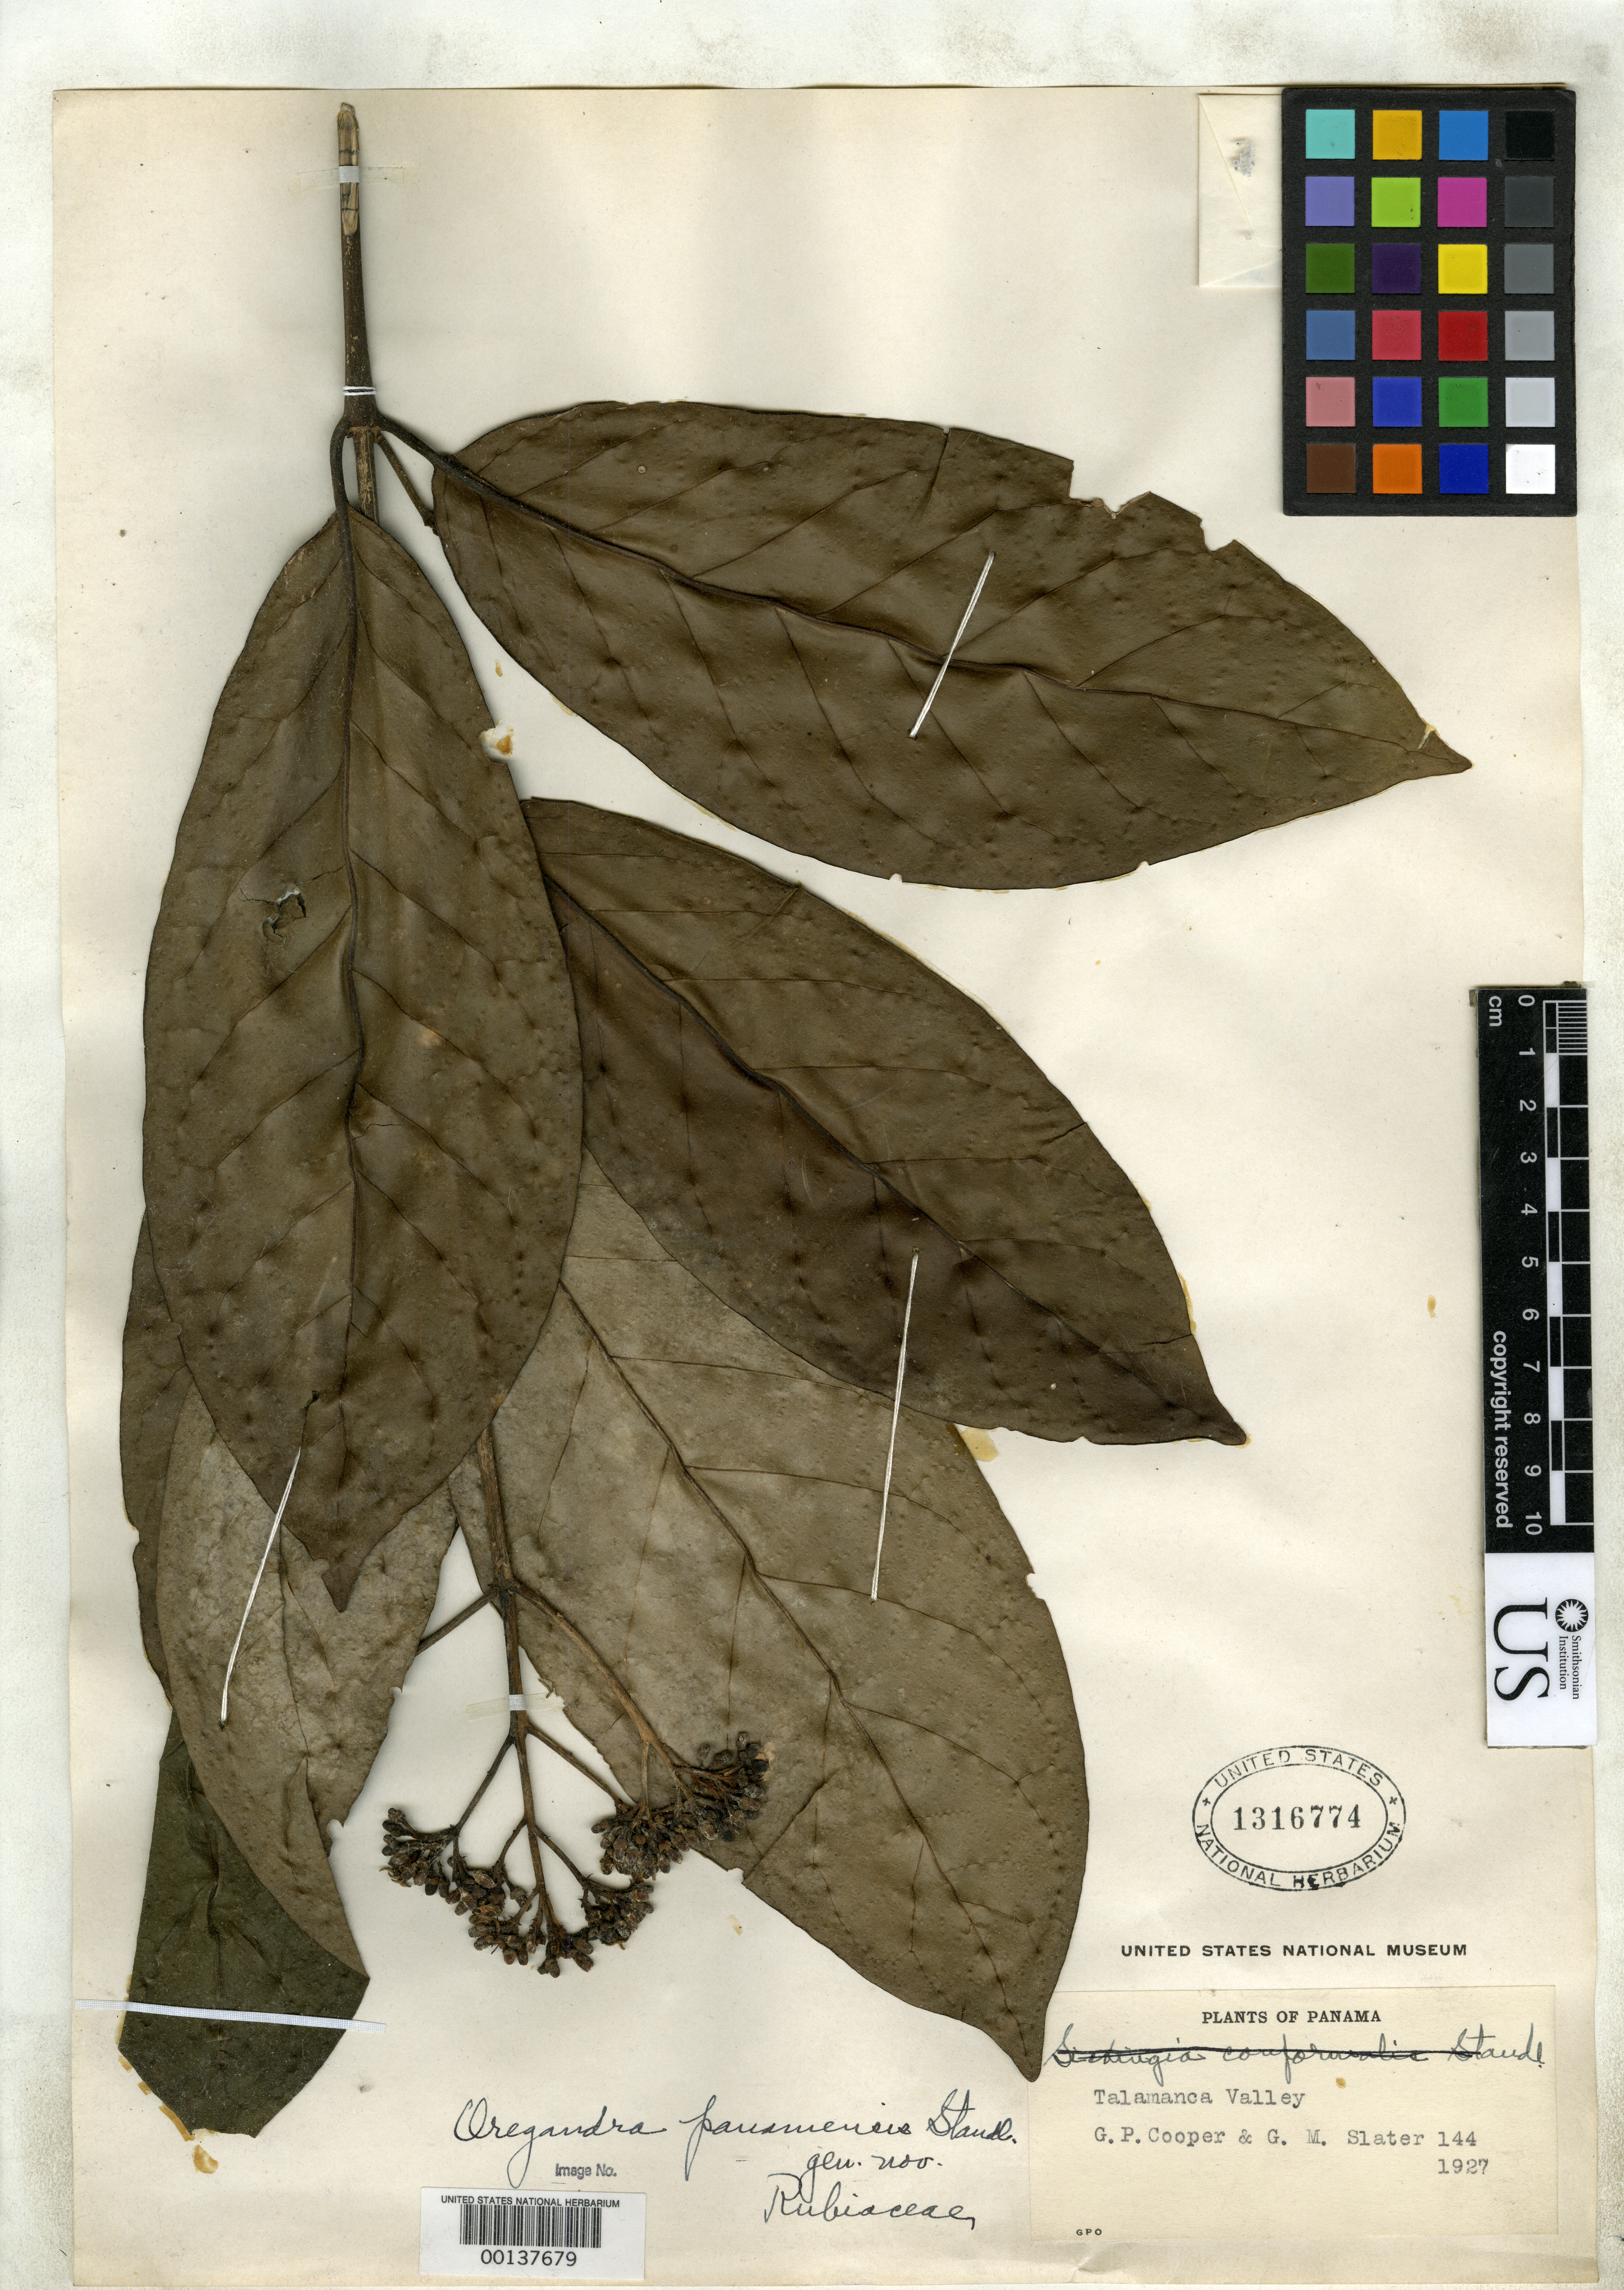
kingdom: Plantae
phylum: Tracheophyta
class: Magnoliopsida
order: Gentianales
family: Rubiaceae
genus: Oregandra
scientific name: Oregandra panamensis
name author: Standl.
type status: Isotype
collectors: G. Cooper & G. Slater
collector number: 144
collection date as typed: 1927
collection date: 1927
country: Panama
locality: Talamanca Valley.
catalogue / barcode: US 1316774